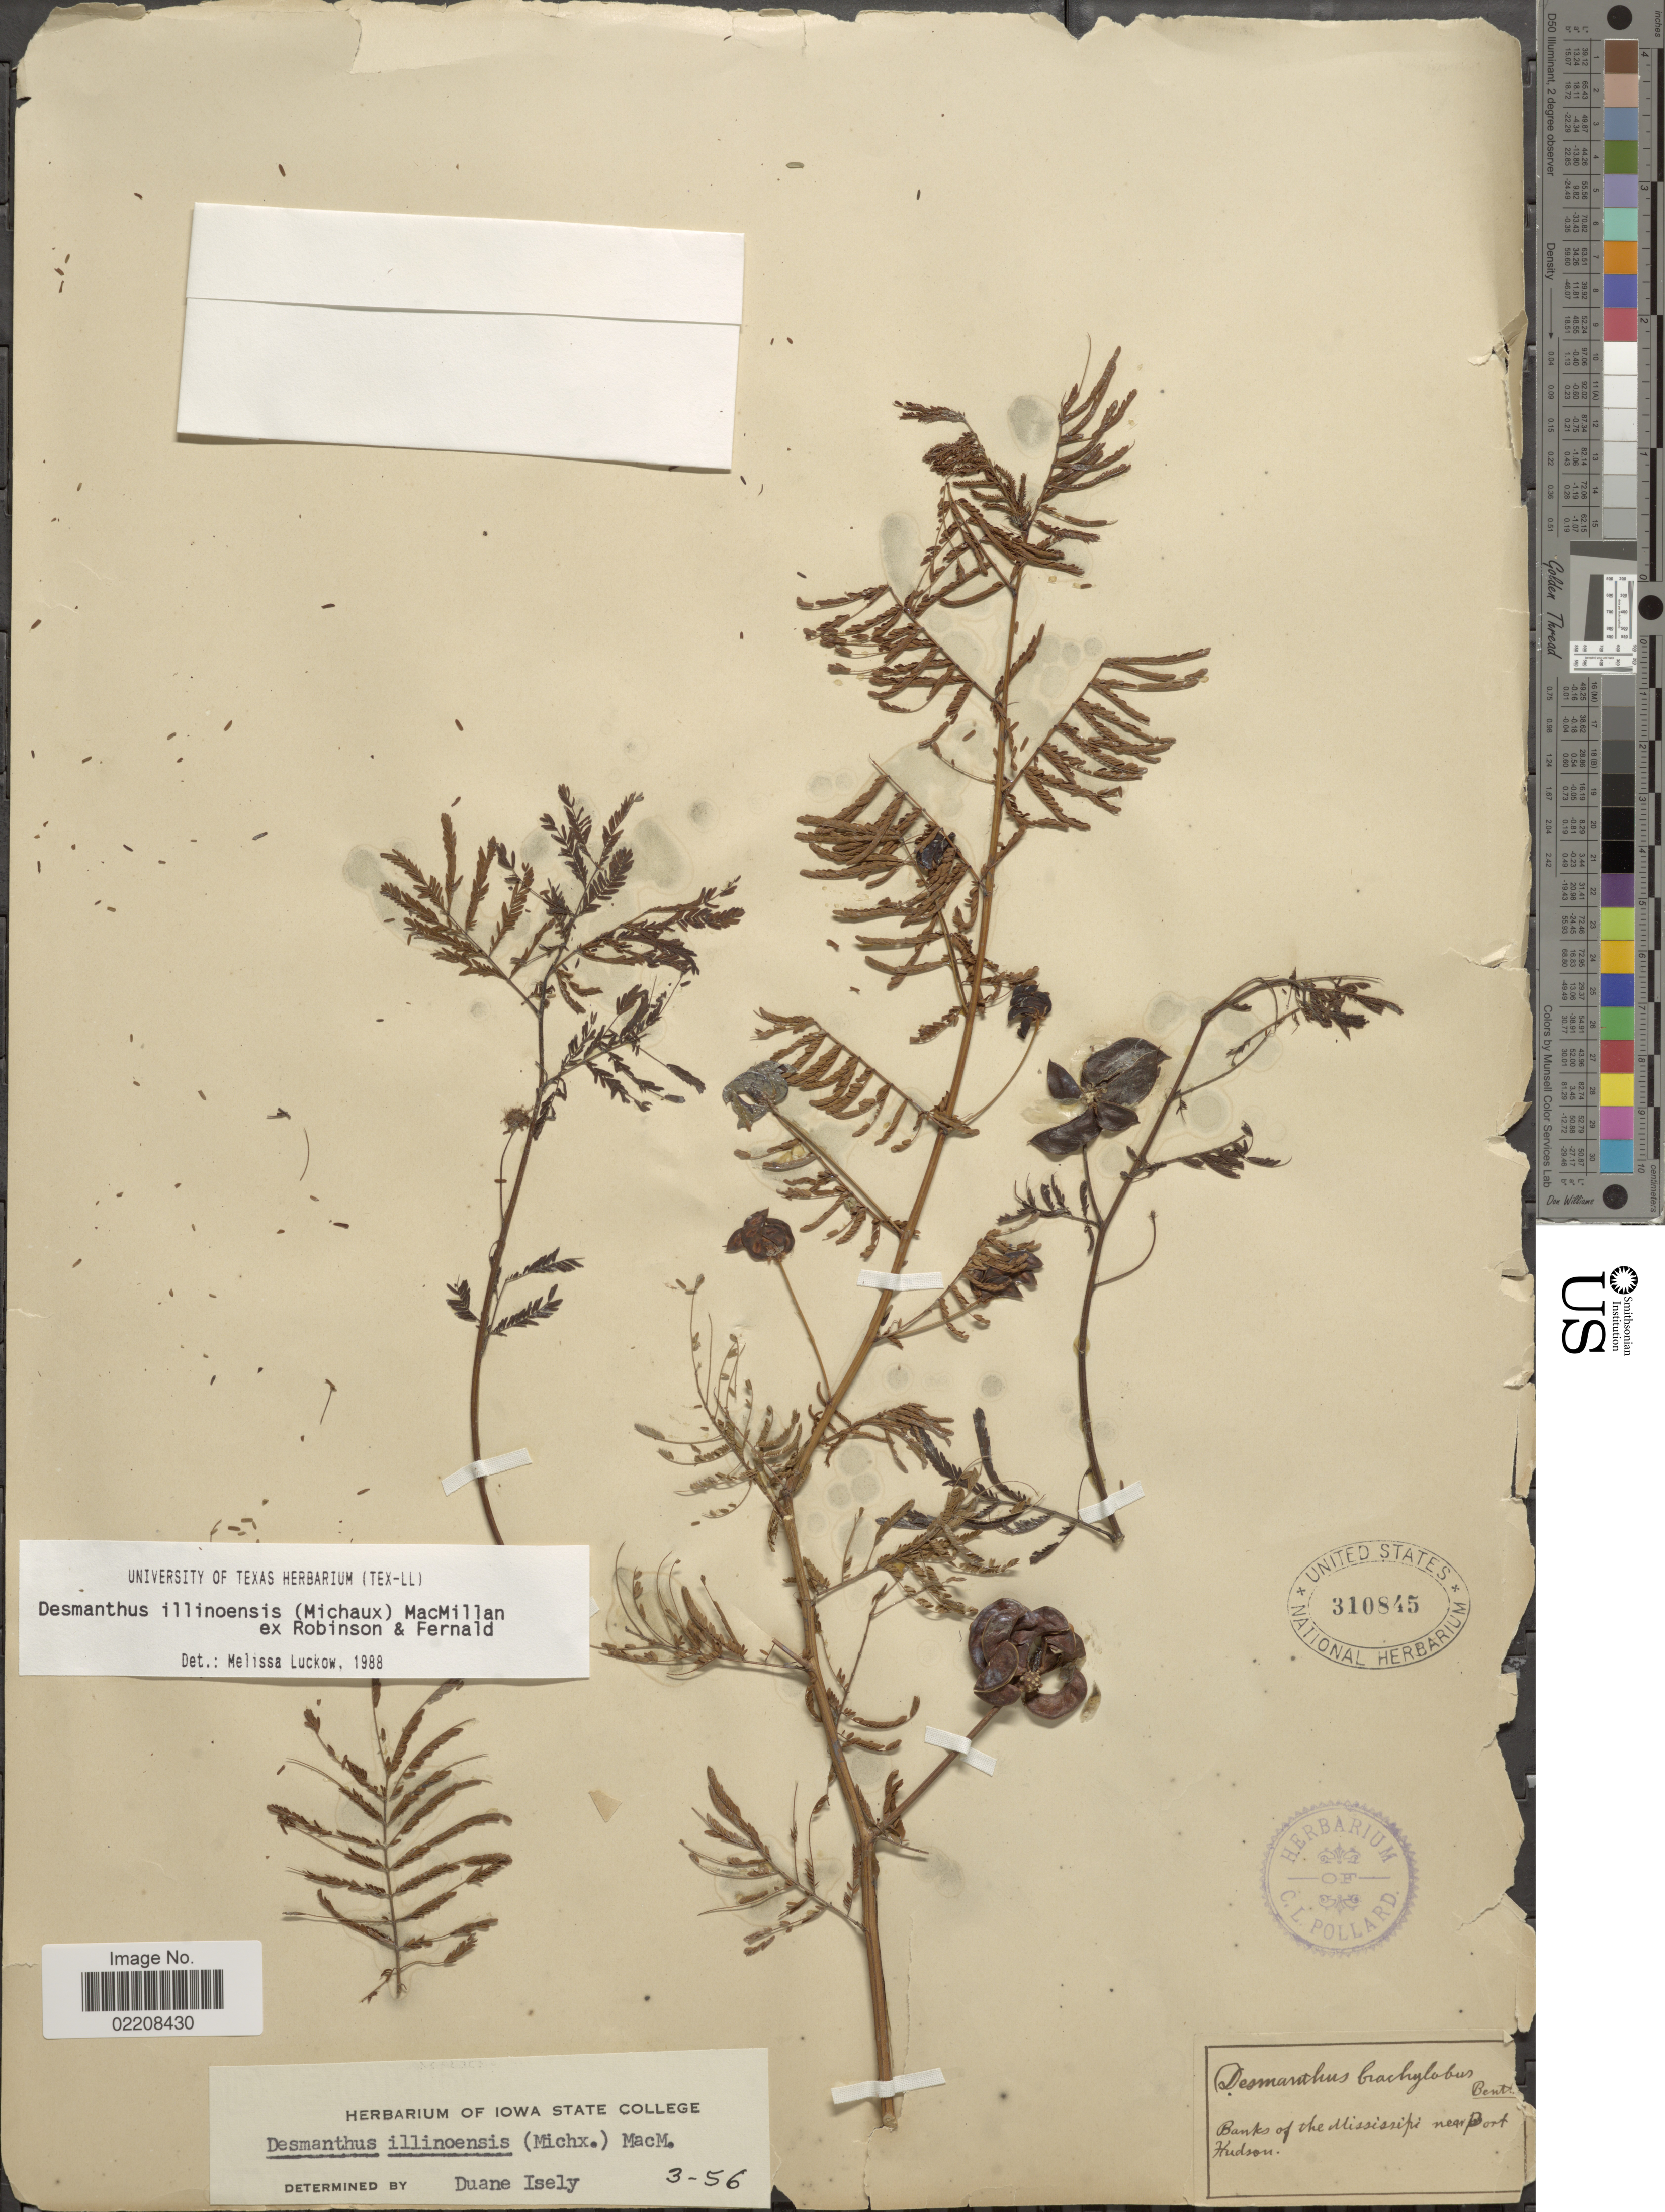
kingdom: Plantae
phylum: Tracheophyta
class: Magnoliopsida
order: Fabales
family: Fabaceae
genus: Desmanthus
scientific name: Desmanthus illinoensis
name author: (Michx.) MacMill.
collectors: ex herb. C.L. Pollard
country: United States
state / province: Mississippi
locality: Banks of the Mississippi near Port Hudson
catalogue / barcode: US 310845